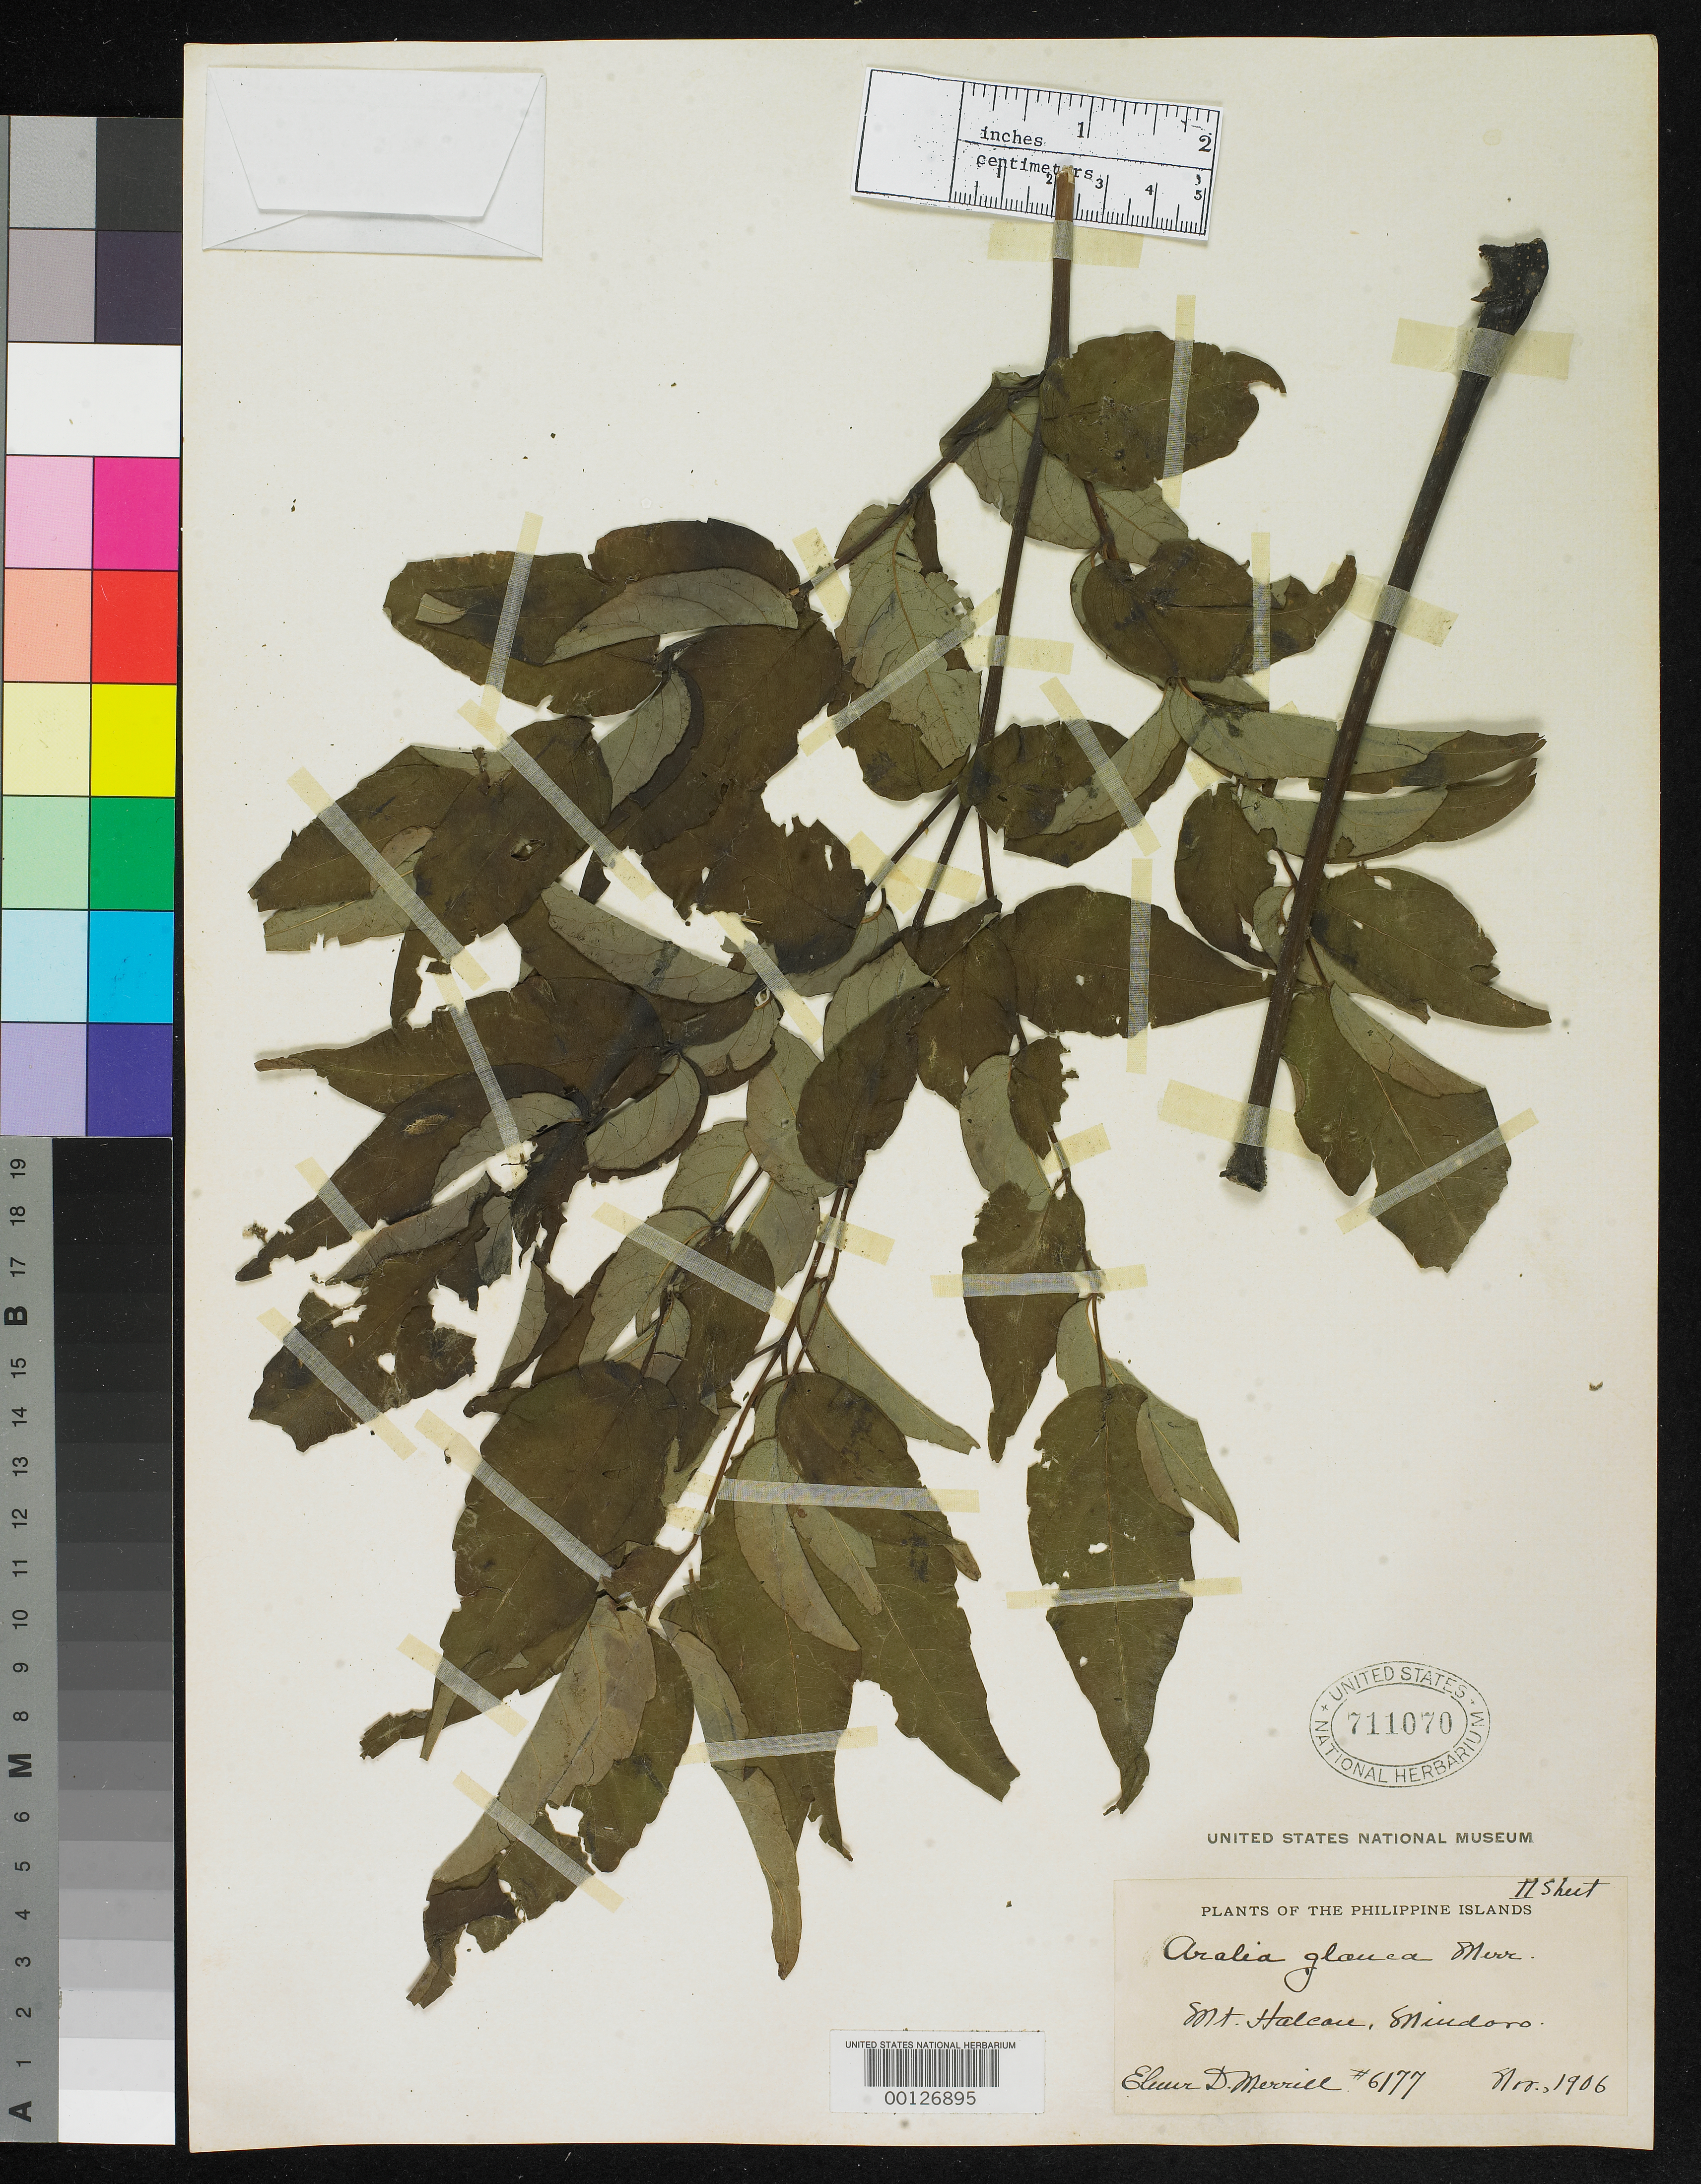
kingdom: Plantae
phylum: Tracheophyta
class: Magnoliopsida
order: Apiales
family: Araliaceae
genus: Aralia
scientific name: Aralia glauca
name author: Merr.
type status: Isotype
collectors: E. D. Merrill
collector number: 6177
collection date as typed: Nov 1906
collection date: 1906-11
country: Philippines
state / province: Mimaropa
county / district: Mindoro Oriental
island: Mindoro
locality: Mt. Halcon, Mindoro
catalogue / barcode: US 711070